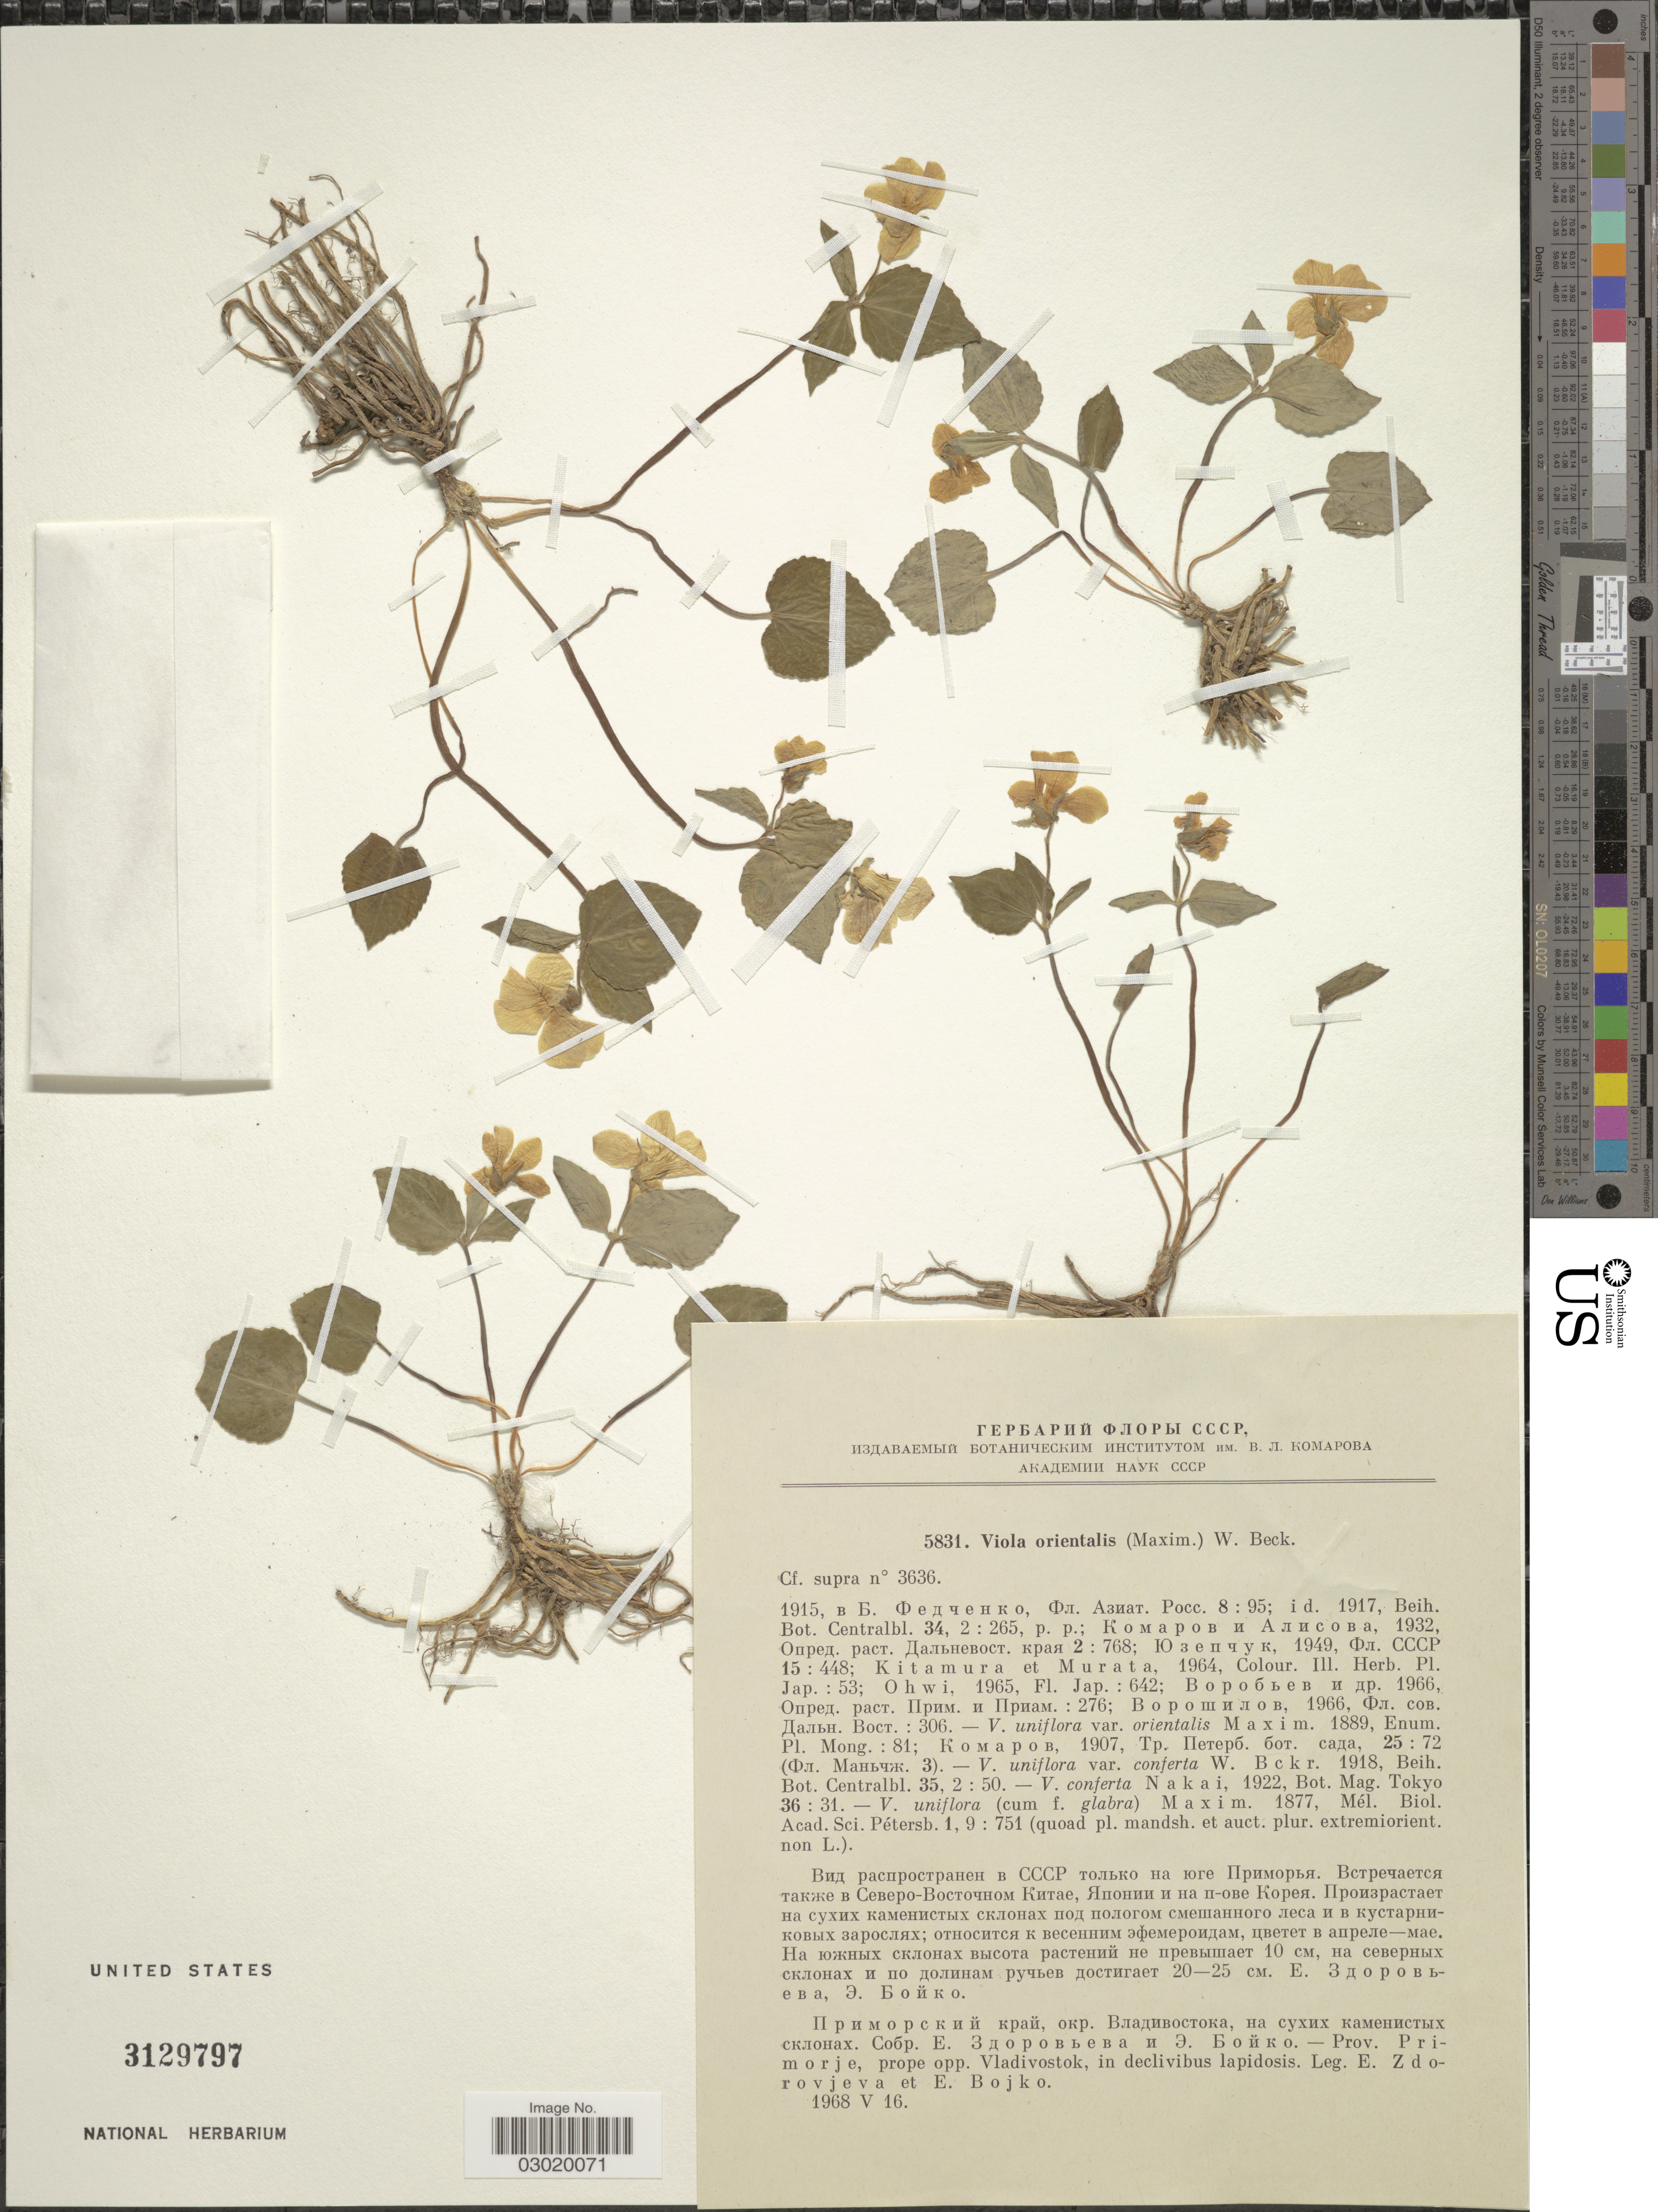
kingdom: Plantae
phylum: Tracheophyta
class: Magnoliopsida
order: Malpighiales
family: Violaceae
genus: Viola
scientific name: Viola orientalis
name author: W. Becker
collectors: E. Zdorovjeva & E. Bojko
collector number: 5831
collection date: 1968-05-16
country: Russian Federation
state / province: Primorsky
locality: Prov. Primorje, prope opp. Vladivostok, in declivibus lapidosis.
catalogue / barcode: US 3129797